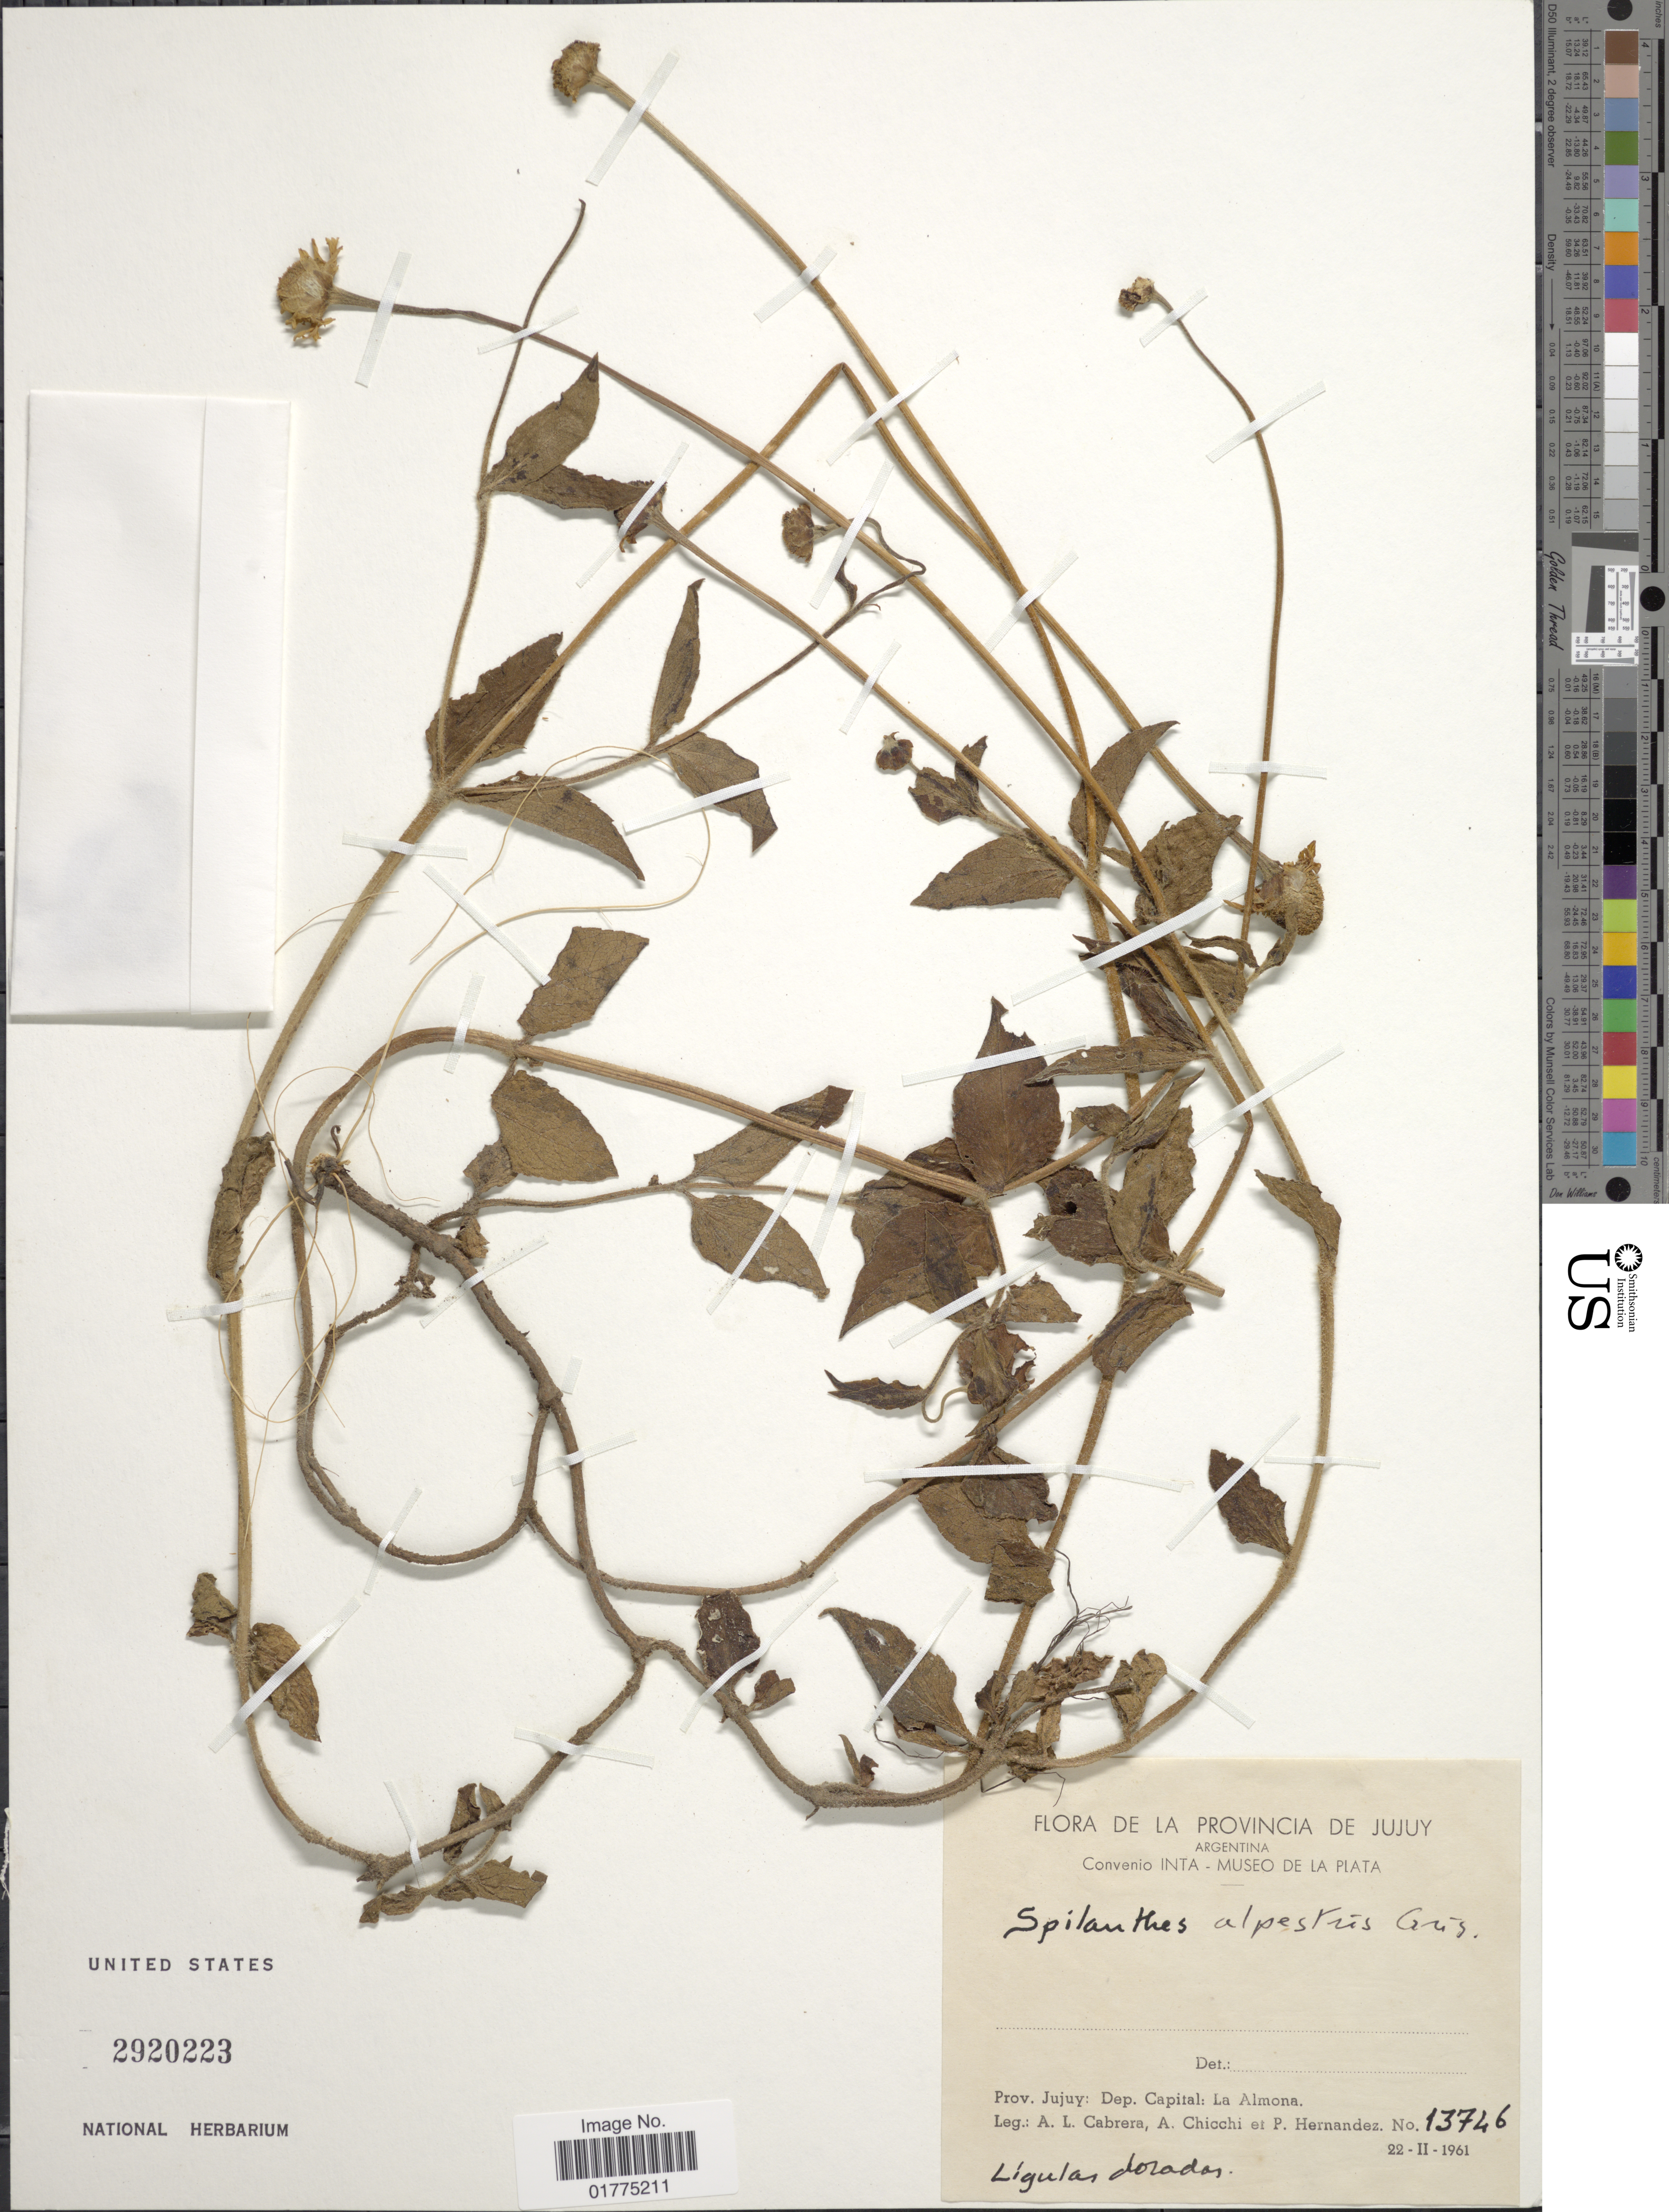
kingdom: Plantae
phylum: Tracheophyta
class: Magnoliopsida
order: Asterales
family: Asteraceae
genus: Acmella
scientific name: Acmella alpestris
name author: (Griseb.) R.K. Jansen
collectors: A. L. Cabrera, A. Chicchi & P. Hernandez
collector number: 13746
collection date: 1961-02-22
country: Argentina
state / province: Jujuy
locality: Provincia de Jujuy. Prov. Jujuy: Dep. Capital: La Almona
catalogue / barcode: US 2920223